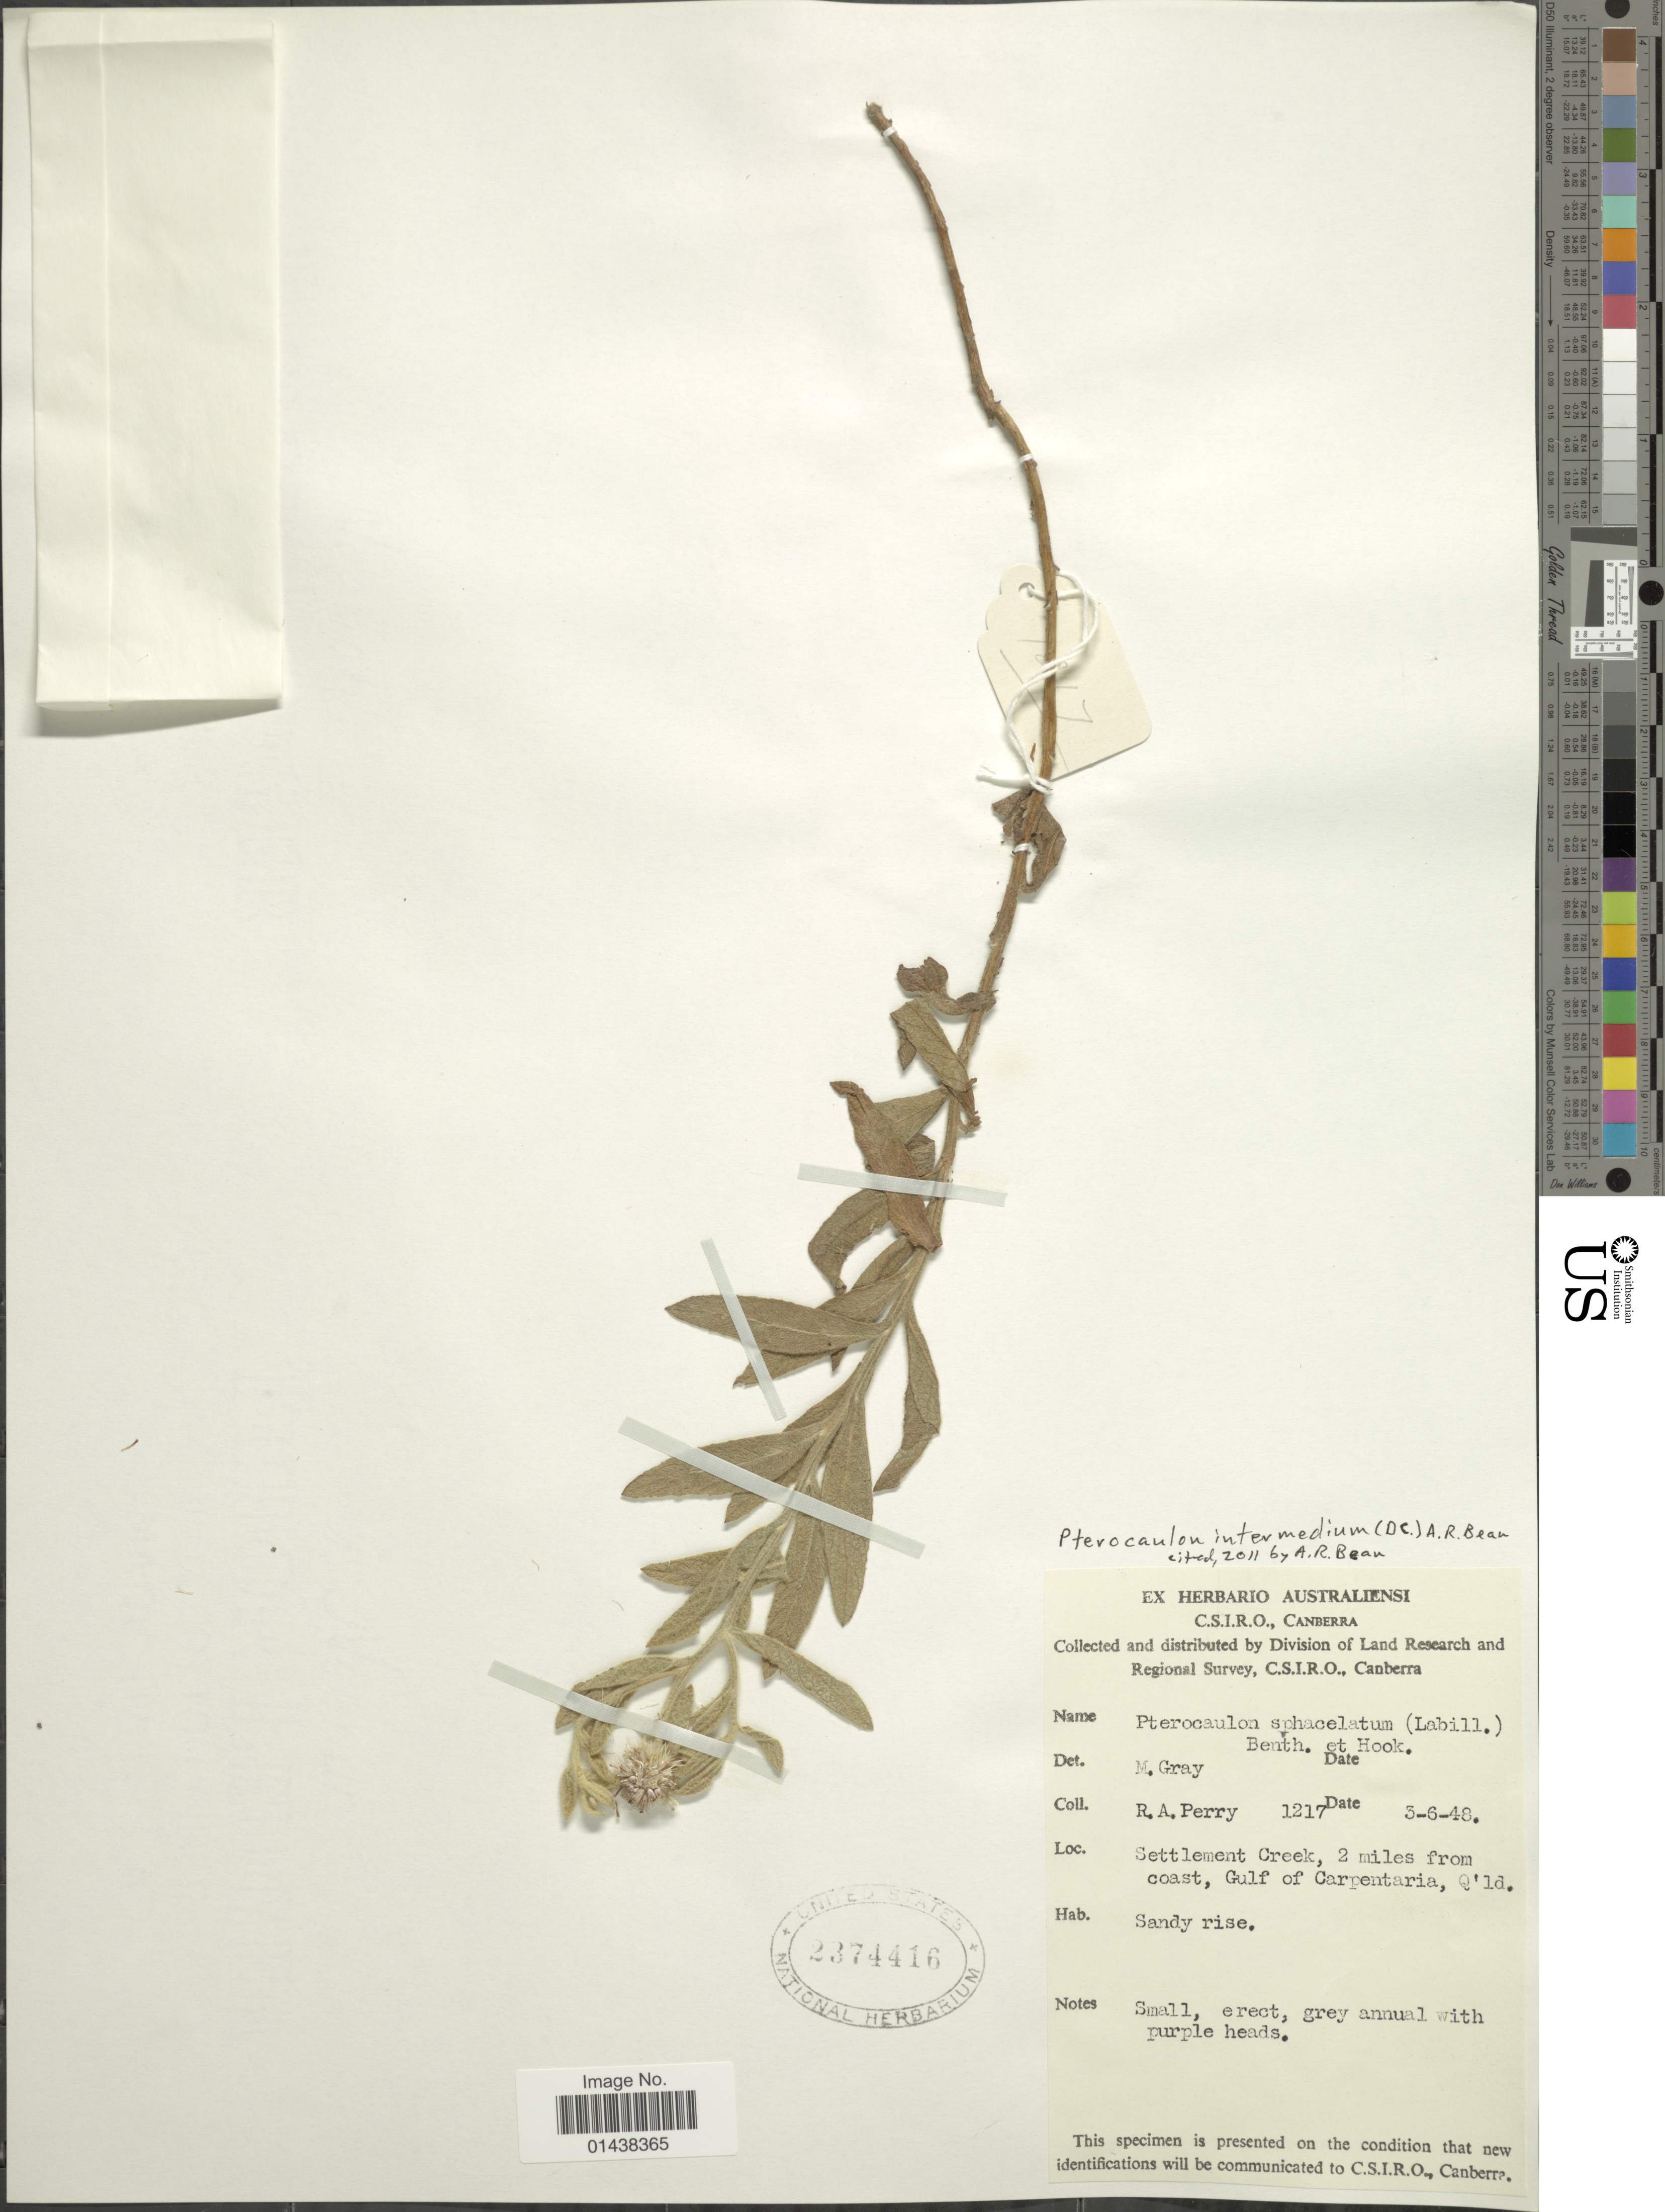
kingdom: Plantae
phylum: Tracheophyta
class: Magnoliopsida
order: Asterales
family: Asteraceae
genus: Pterocaulon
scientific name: Pterocaulon intermedium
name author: (DC.) A.R. Bean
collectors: Perry, R. A.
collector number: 1217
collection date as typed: Transcribed d/m/y: 3/6/48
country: Australia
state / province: Queensland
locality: Settlement Creek, 2 miles from coast, Gulf of Carpentaria, Q'ld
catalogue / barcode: US 2374416